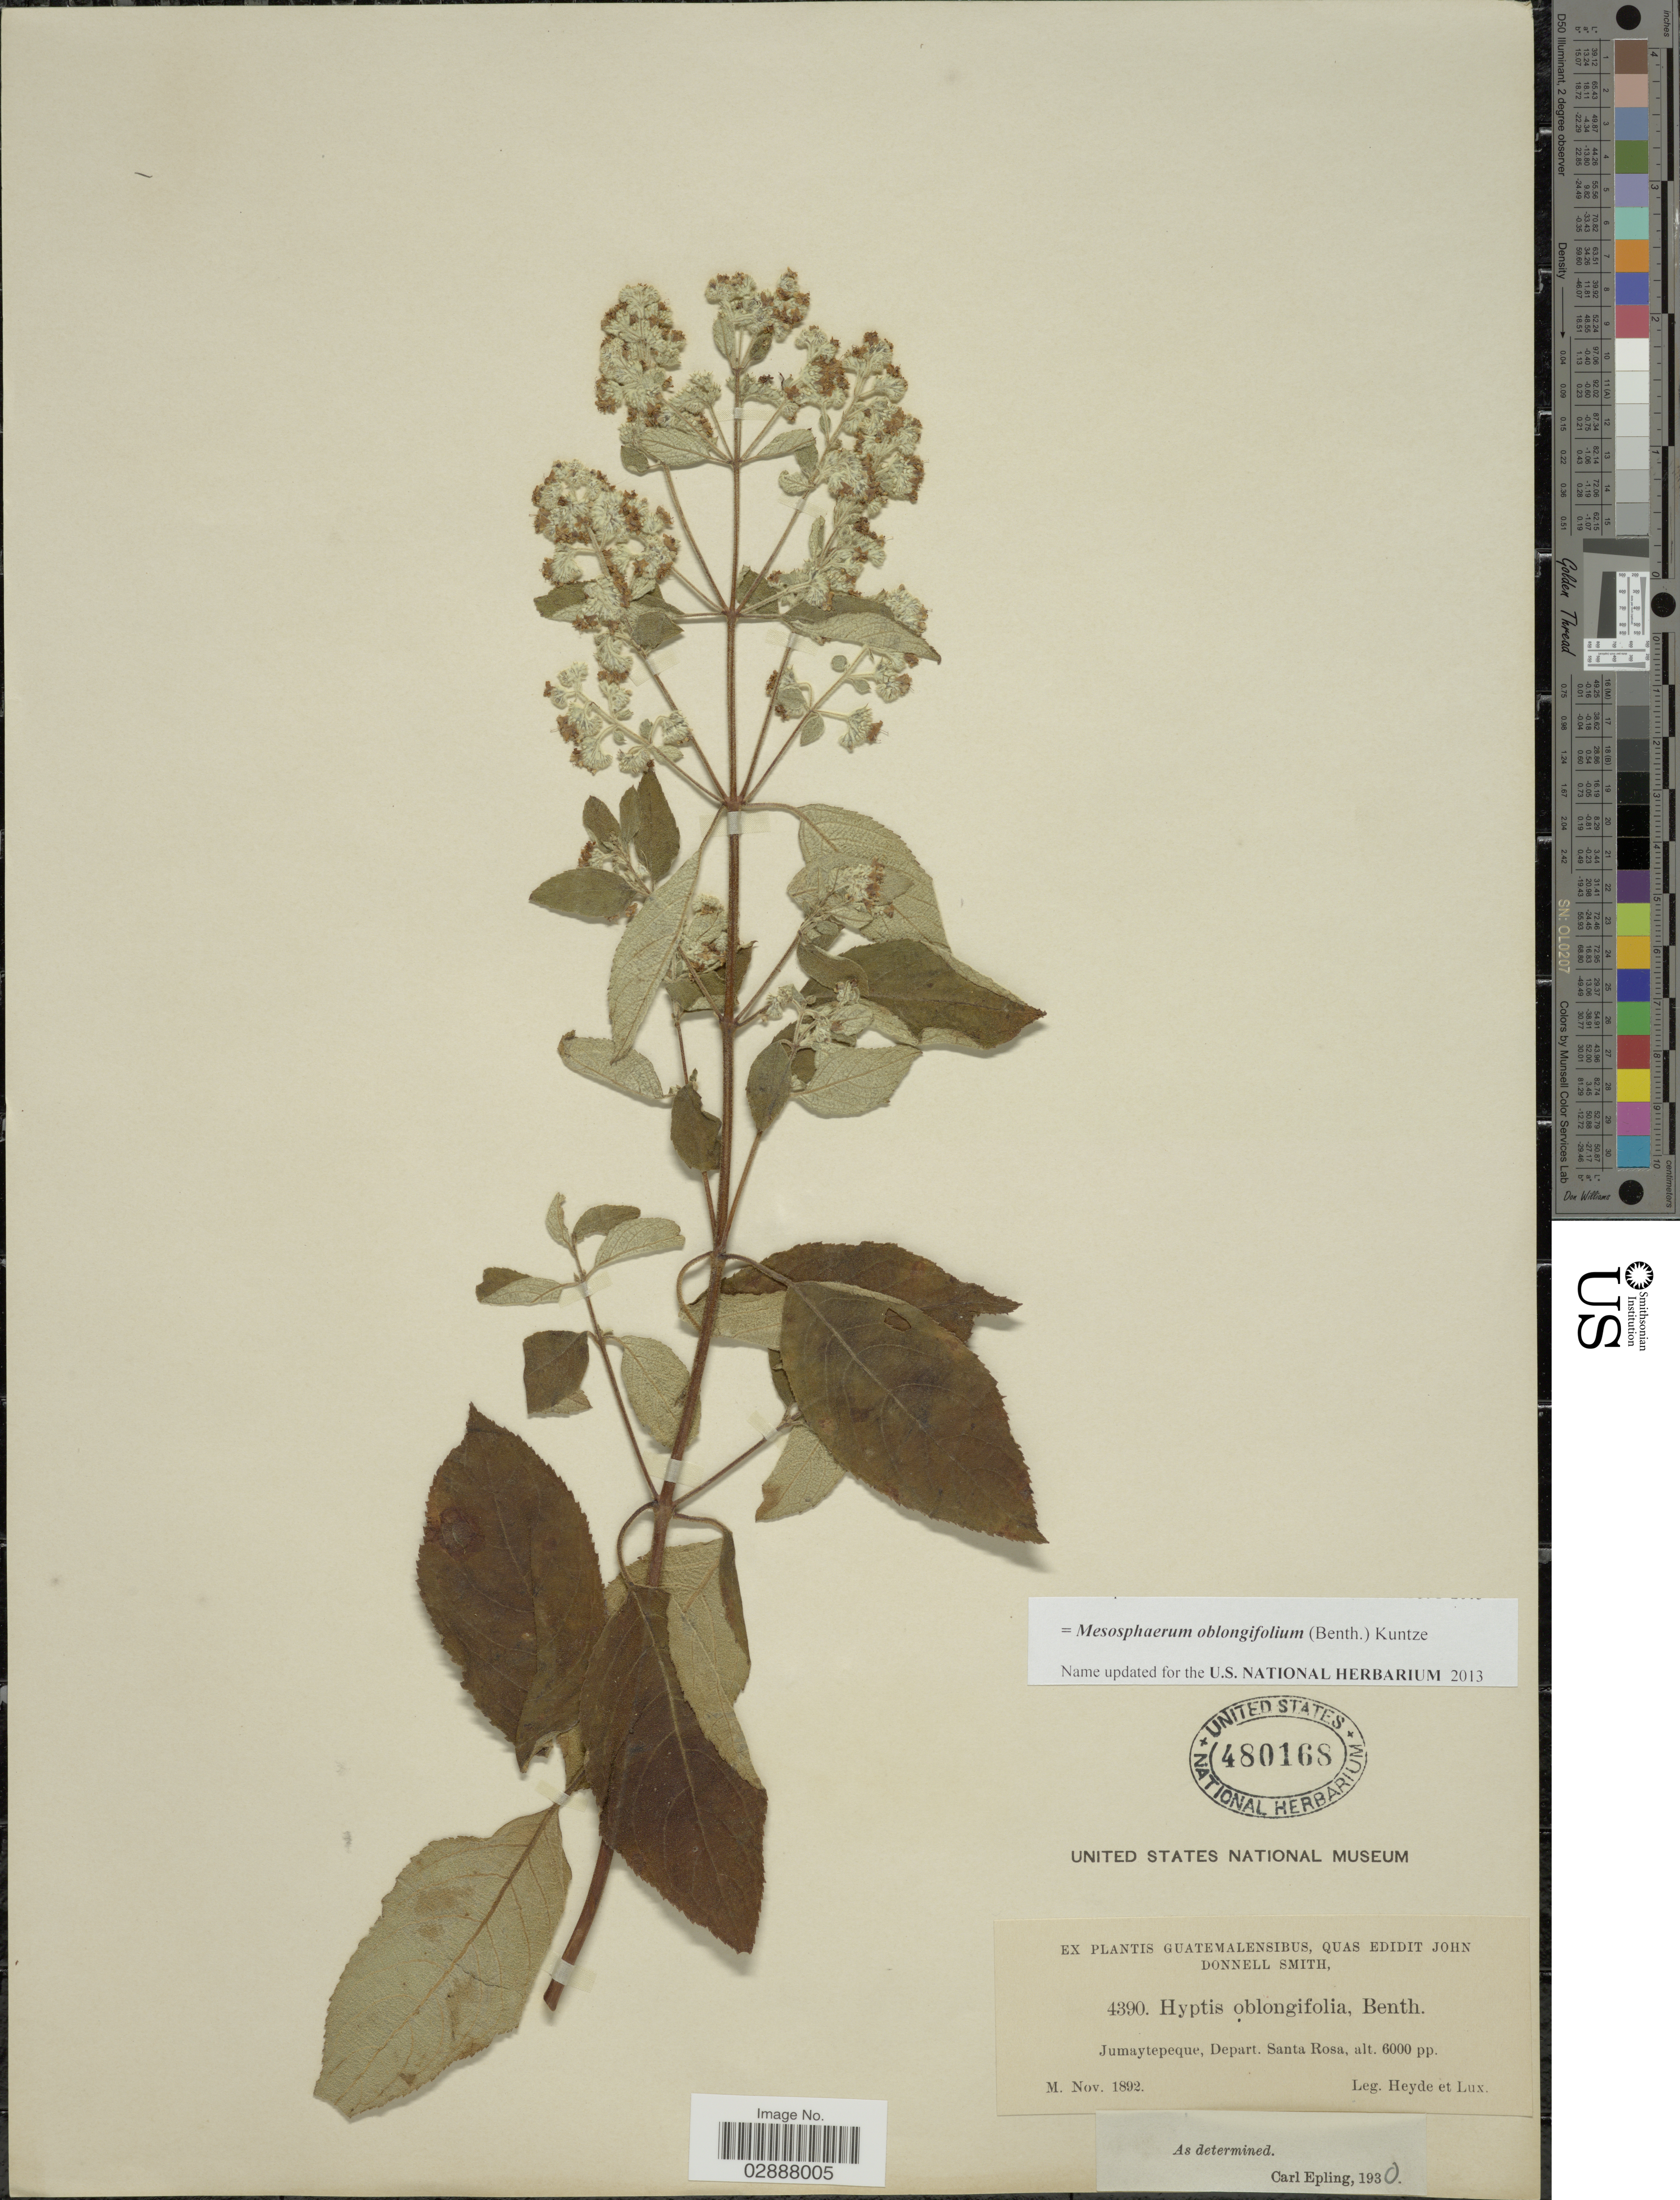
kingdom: Plantae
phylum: Tracheophyta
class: Magnoliopsida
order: Lamiales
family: Lamiaceae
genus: Mesosphaerum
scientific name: Mesosphaerum oblongifolium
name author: (Benth.) Kuntze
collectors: Heyde & Lux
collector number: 4390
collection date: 1892-11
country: Guatemala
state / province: Santa Rosa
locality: Jumaytepeque, Depart. Santa Rosa.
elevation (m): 1829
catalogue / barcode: US 480168